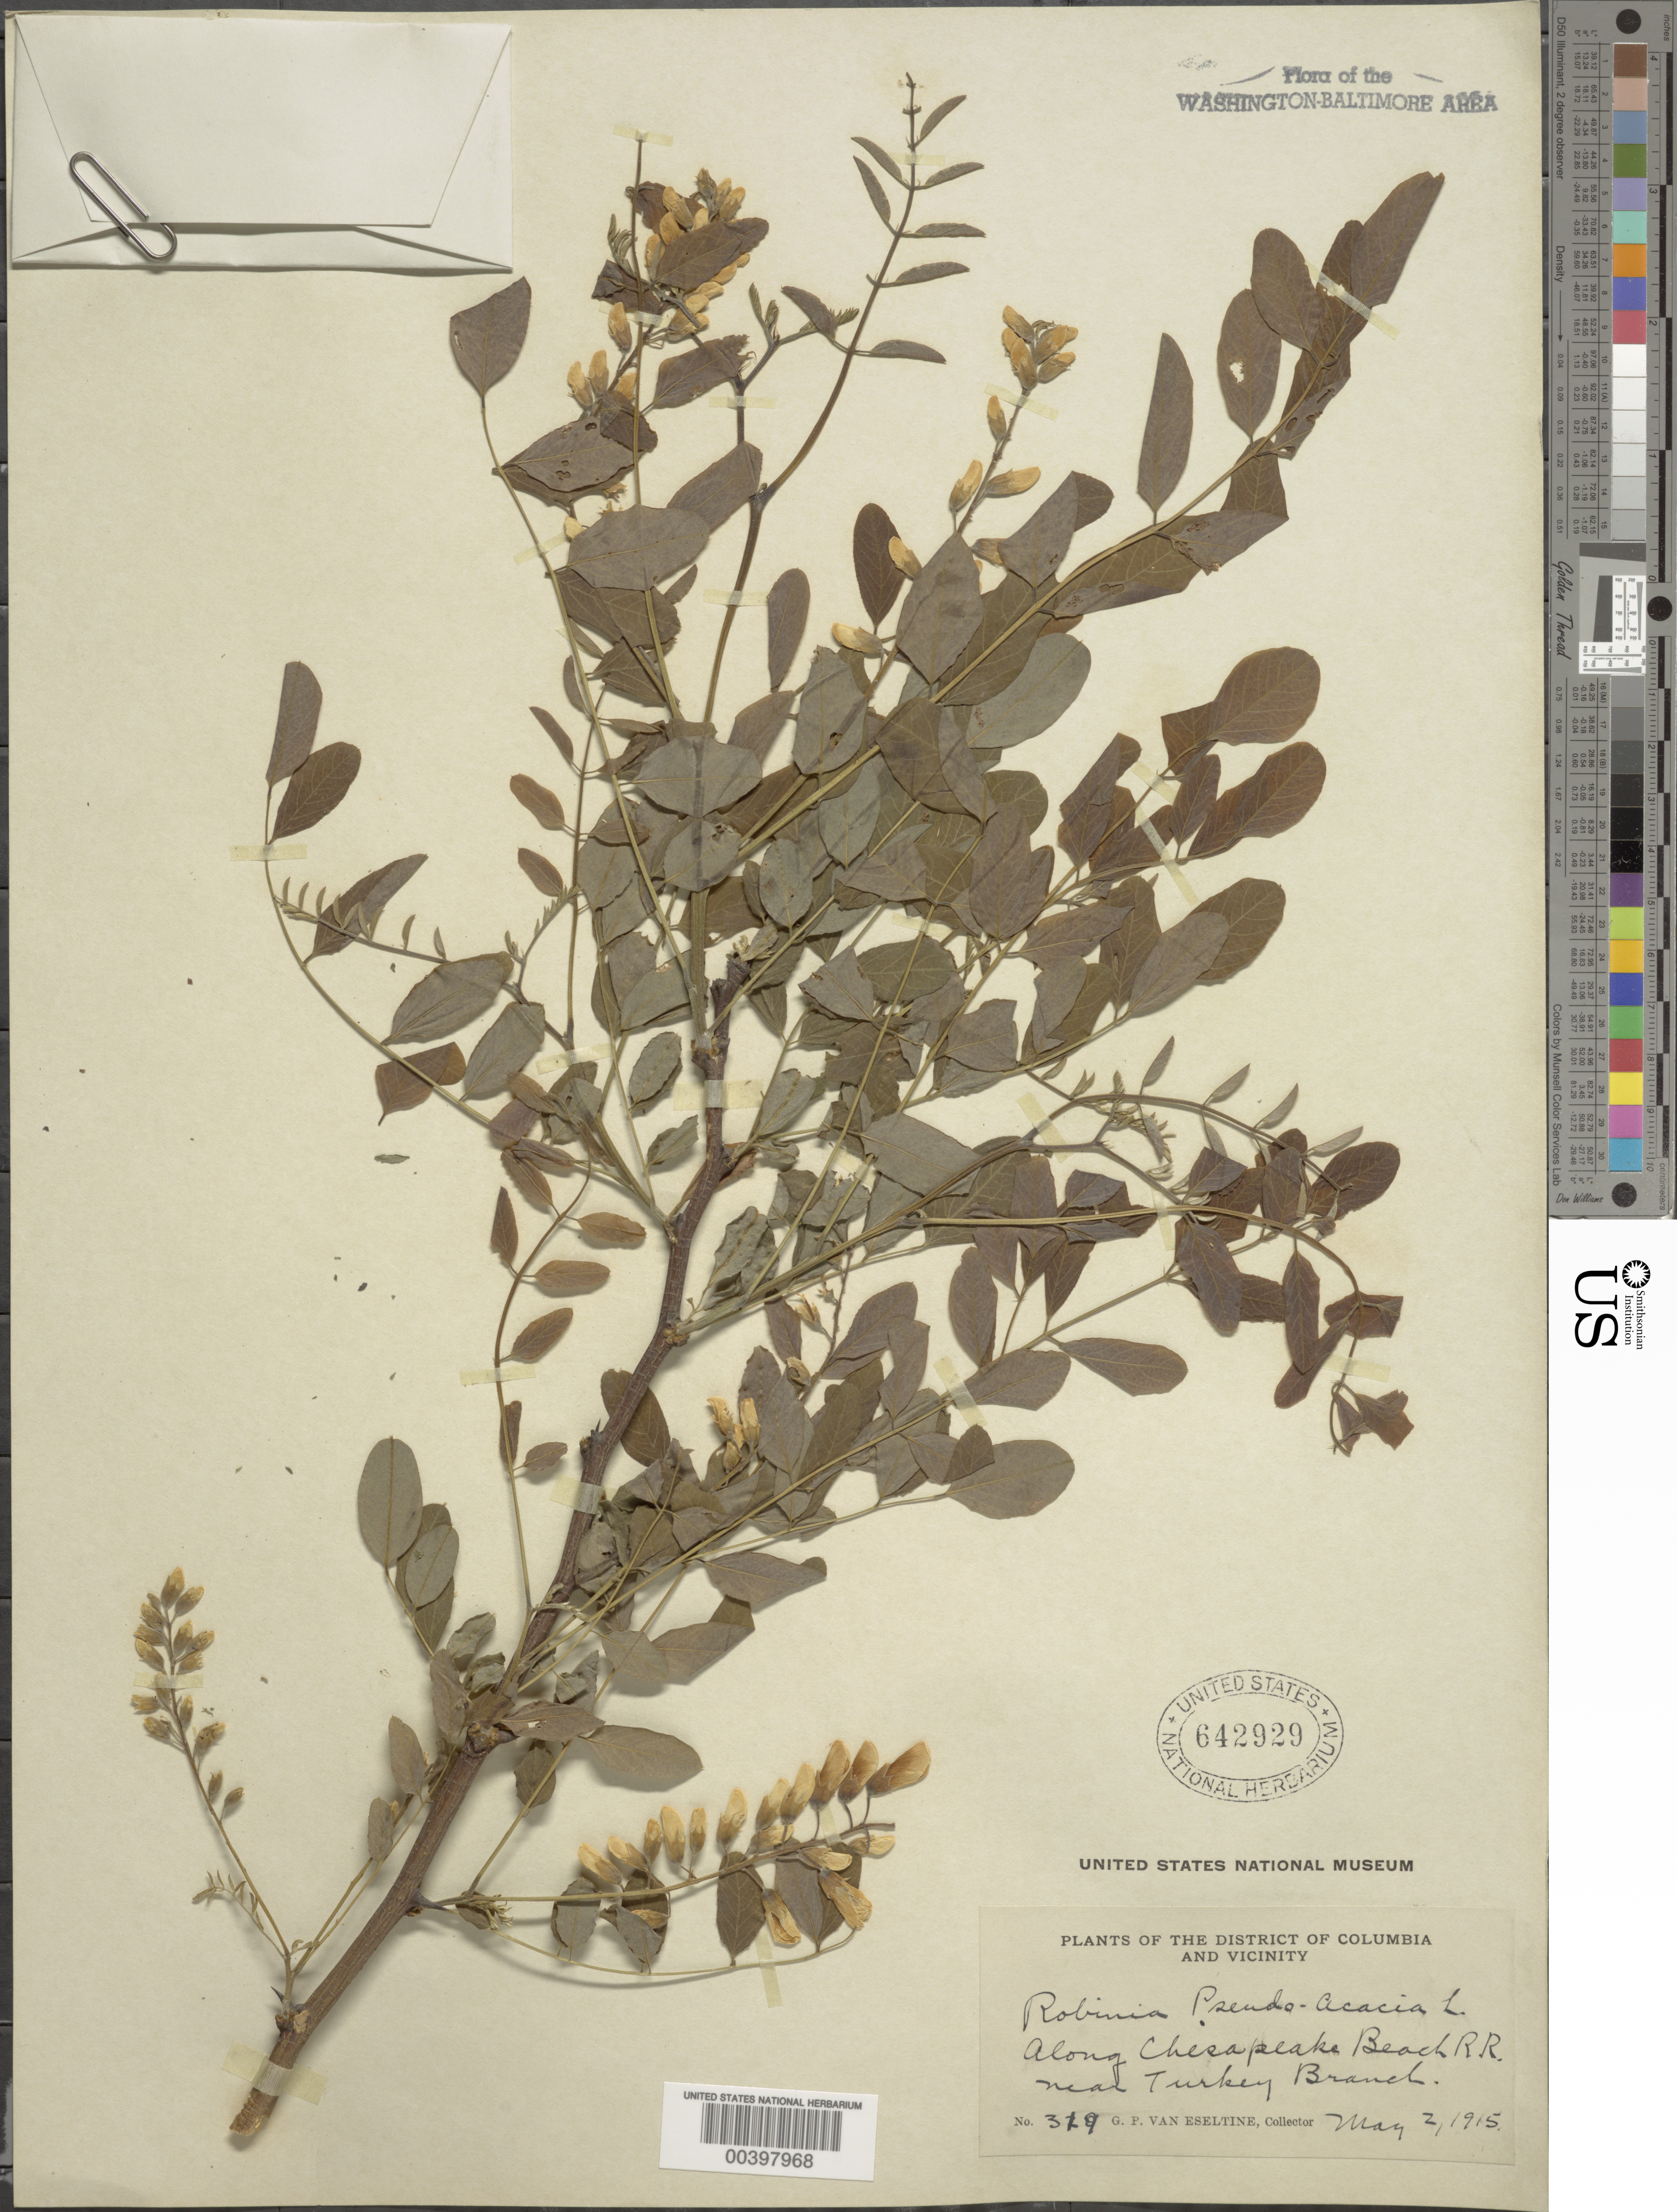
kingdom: Plantae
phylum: Tracheophyta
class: Magnoliopsida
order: Fabales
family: Fabaceae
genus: Robinia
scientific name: Robinia pseudoacacia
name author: L.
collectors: G. P. Van Eseltine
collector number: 319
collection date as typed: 02 May 1915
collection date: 1915-05-02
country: United States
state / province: Maryland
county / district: Calvert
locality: Chesapeake Beach Railroad, near Turkey Branch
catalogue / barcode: US 642929